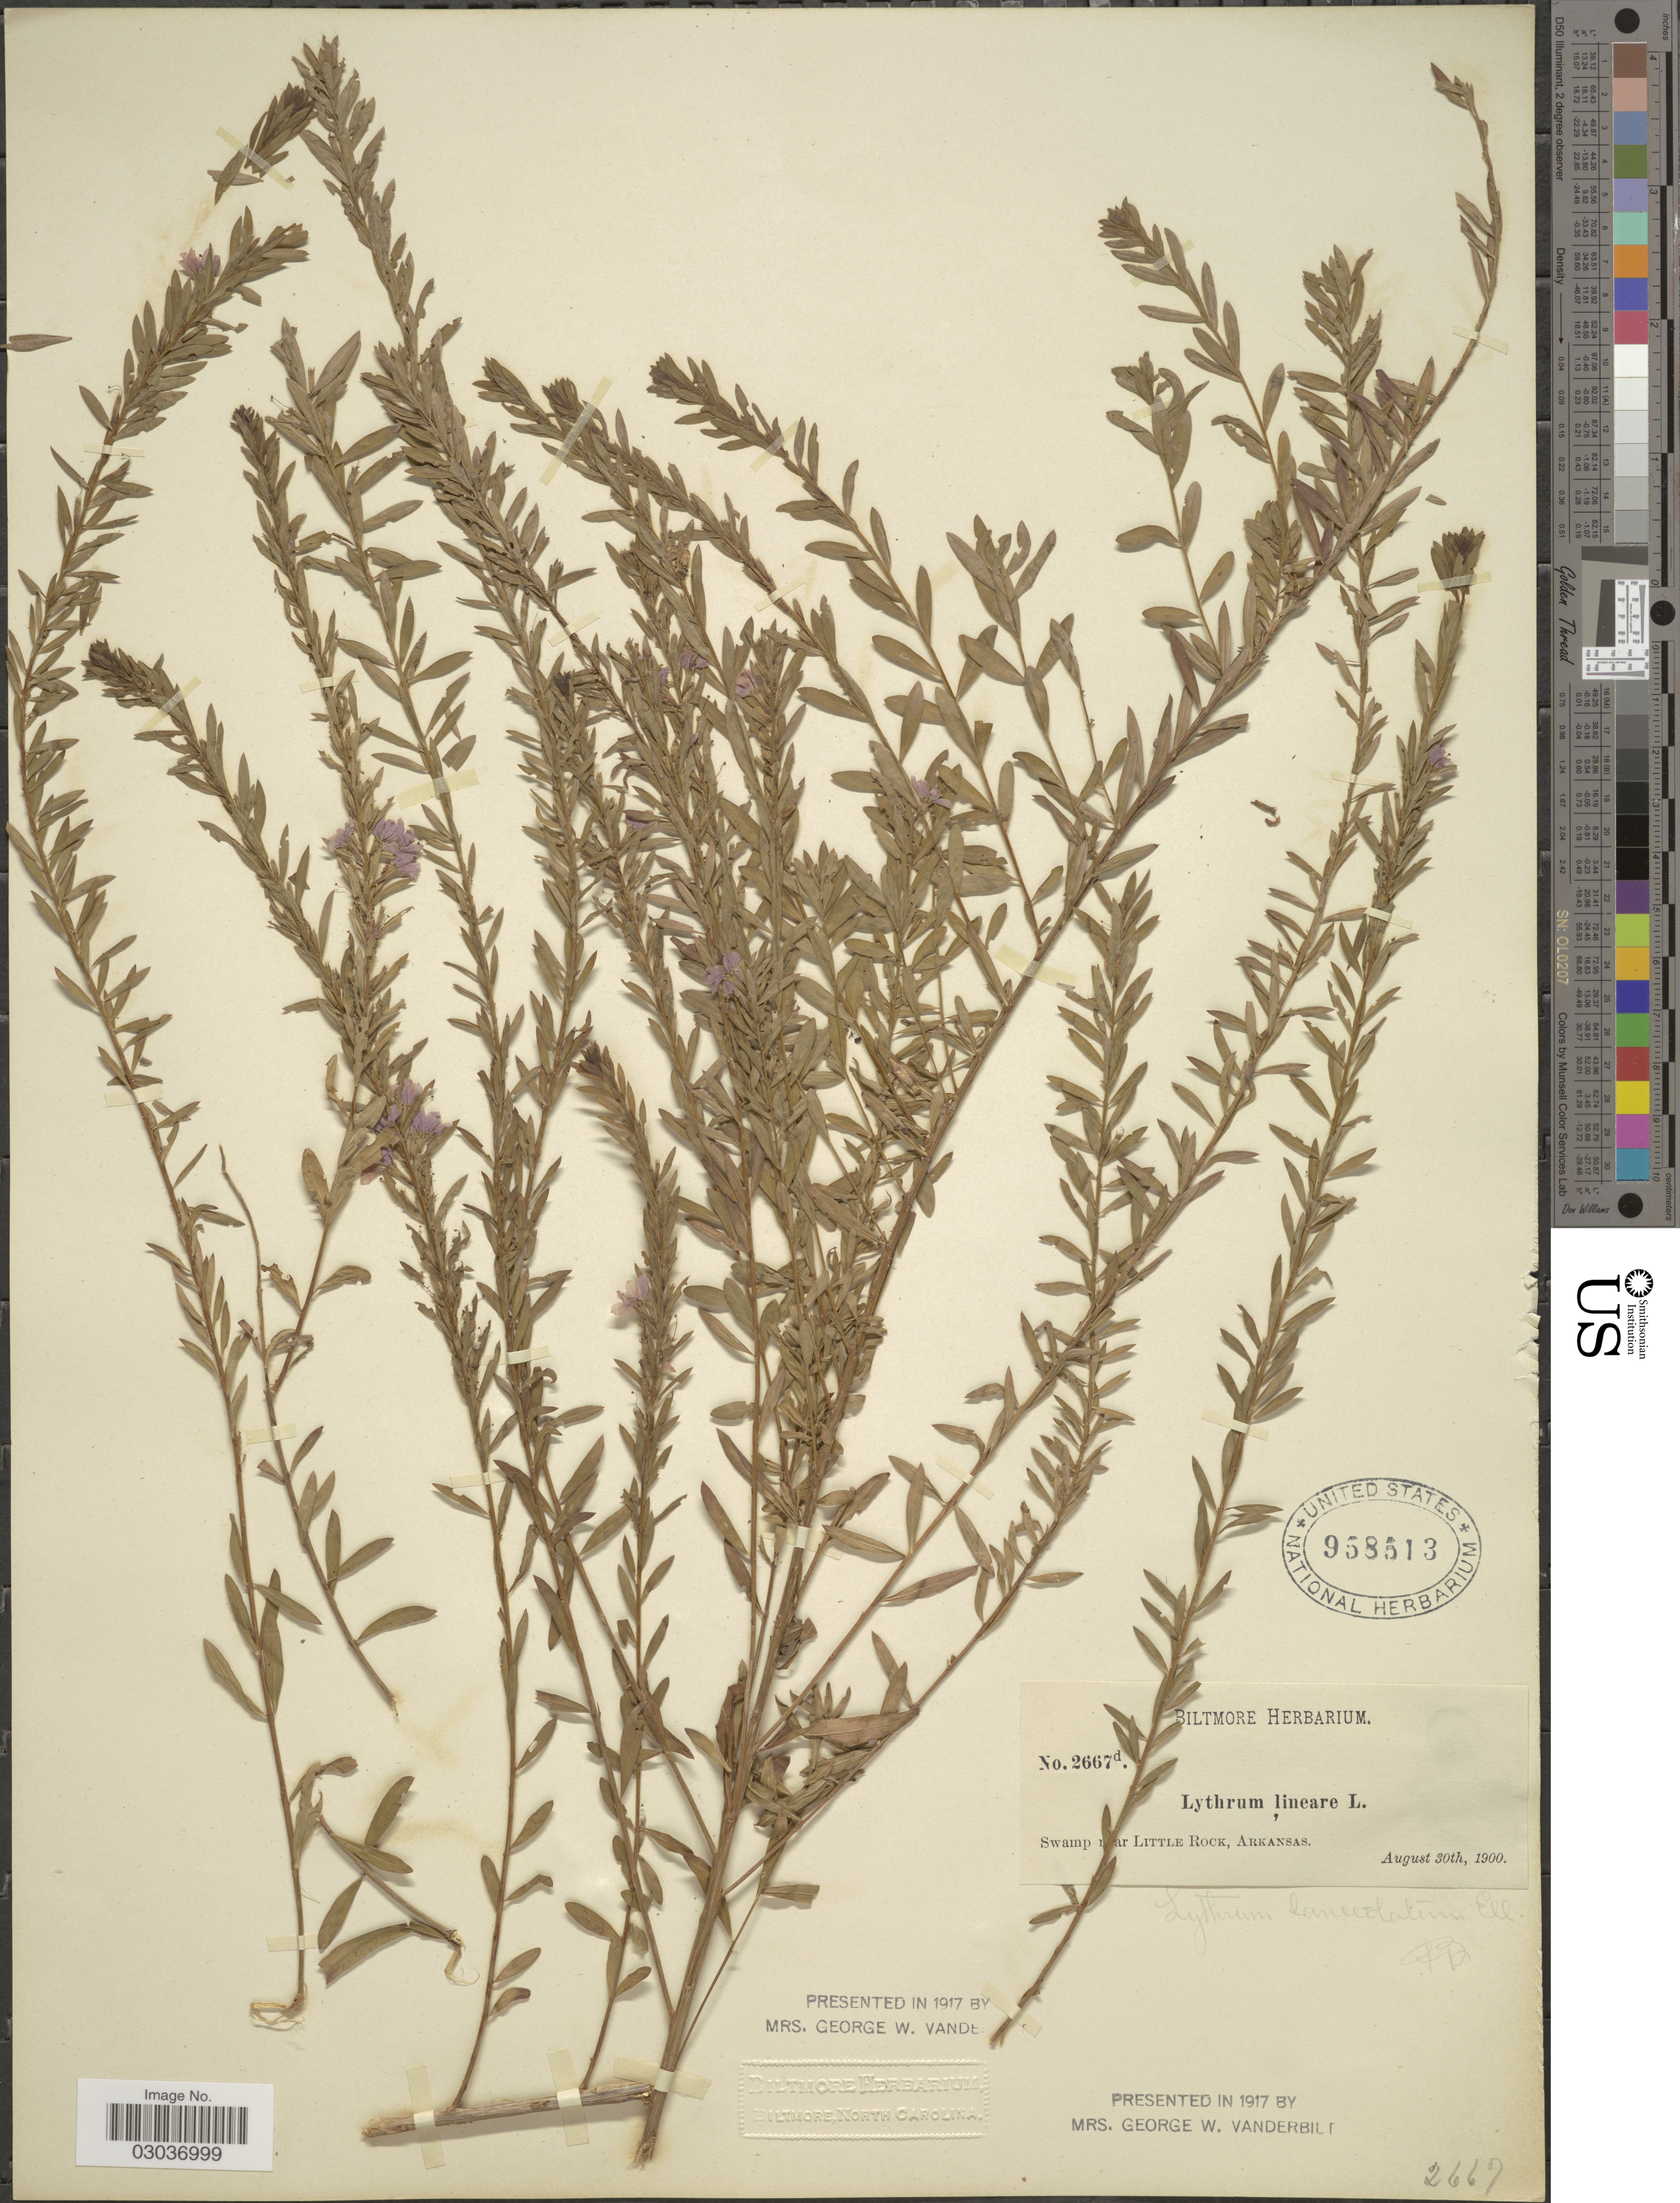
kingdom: Plantae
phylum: Tracheophyta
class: Magnoliopsida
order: Myrtales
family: Lythraceae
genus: Lythrum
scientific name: Lythrum lineare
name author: L.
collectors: ex herb. Biltmore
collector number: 2667d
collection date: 1930-08-30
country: United States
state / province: Arkansas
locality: Swamp near Little Rock.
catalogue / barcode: US 958513